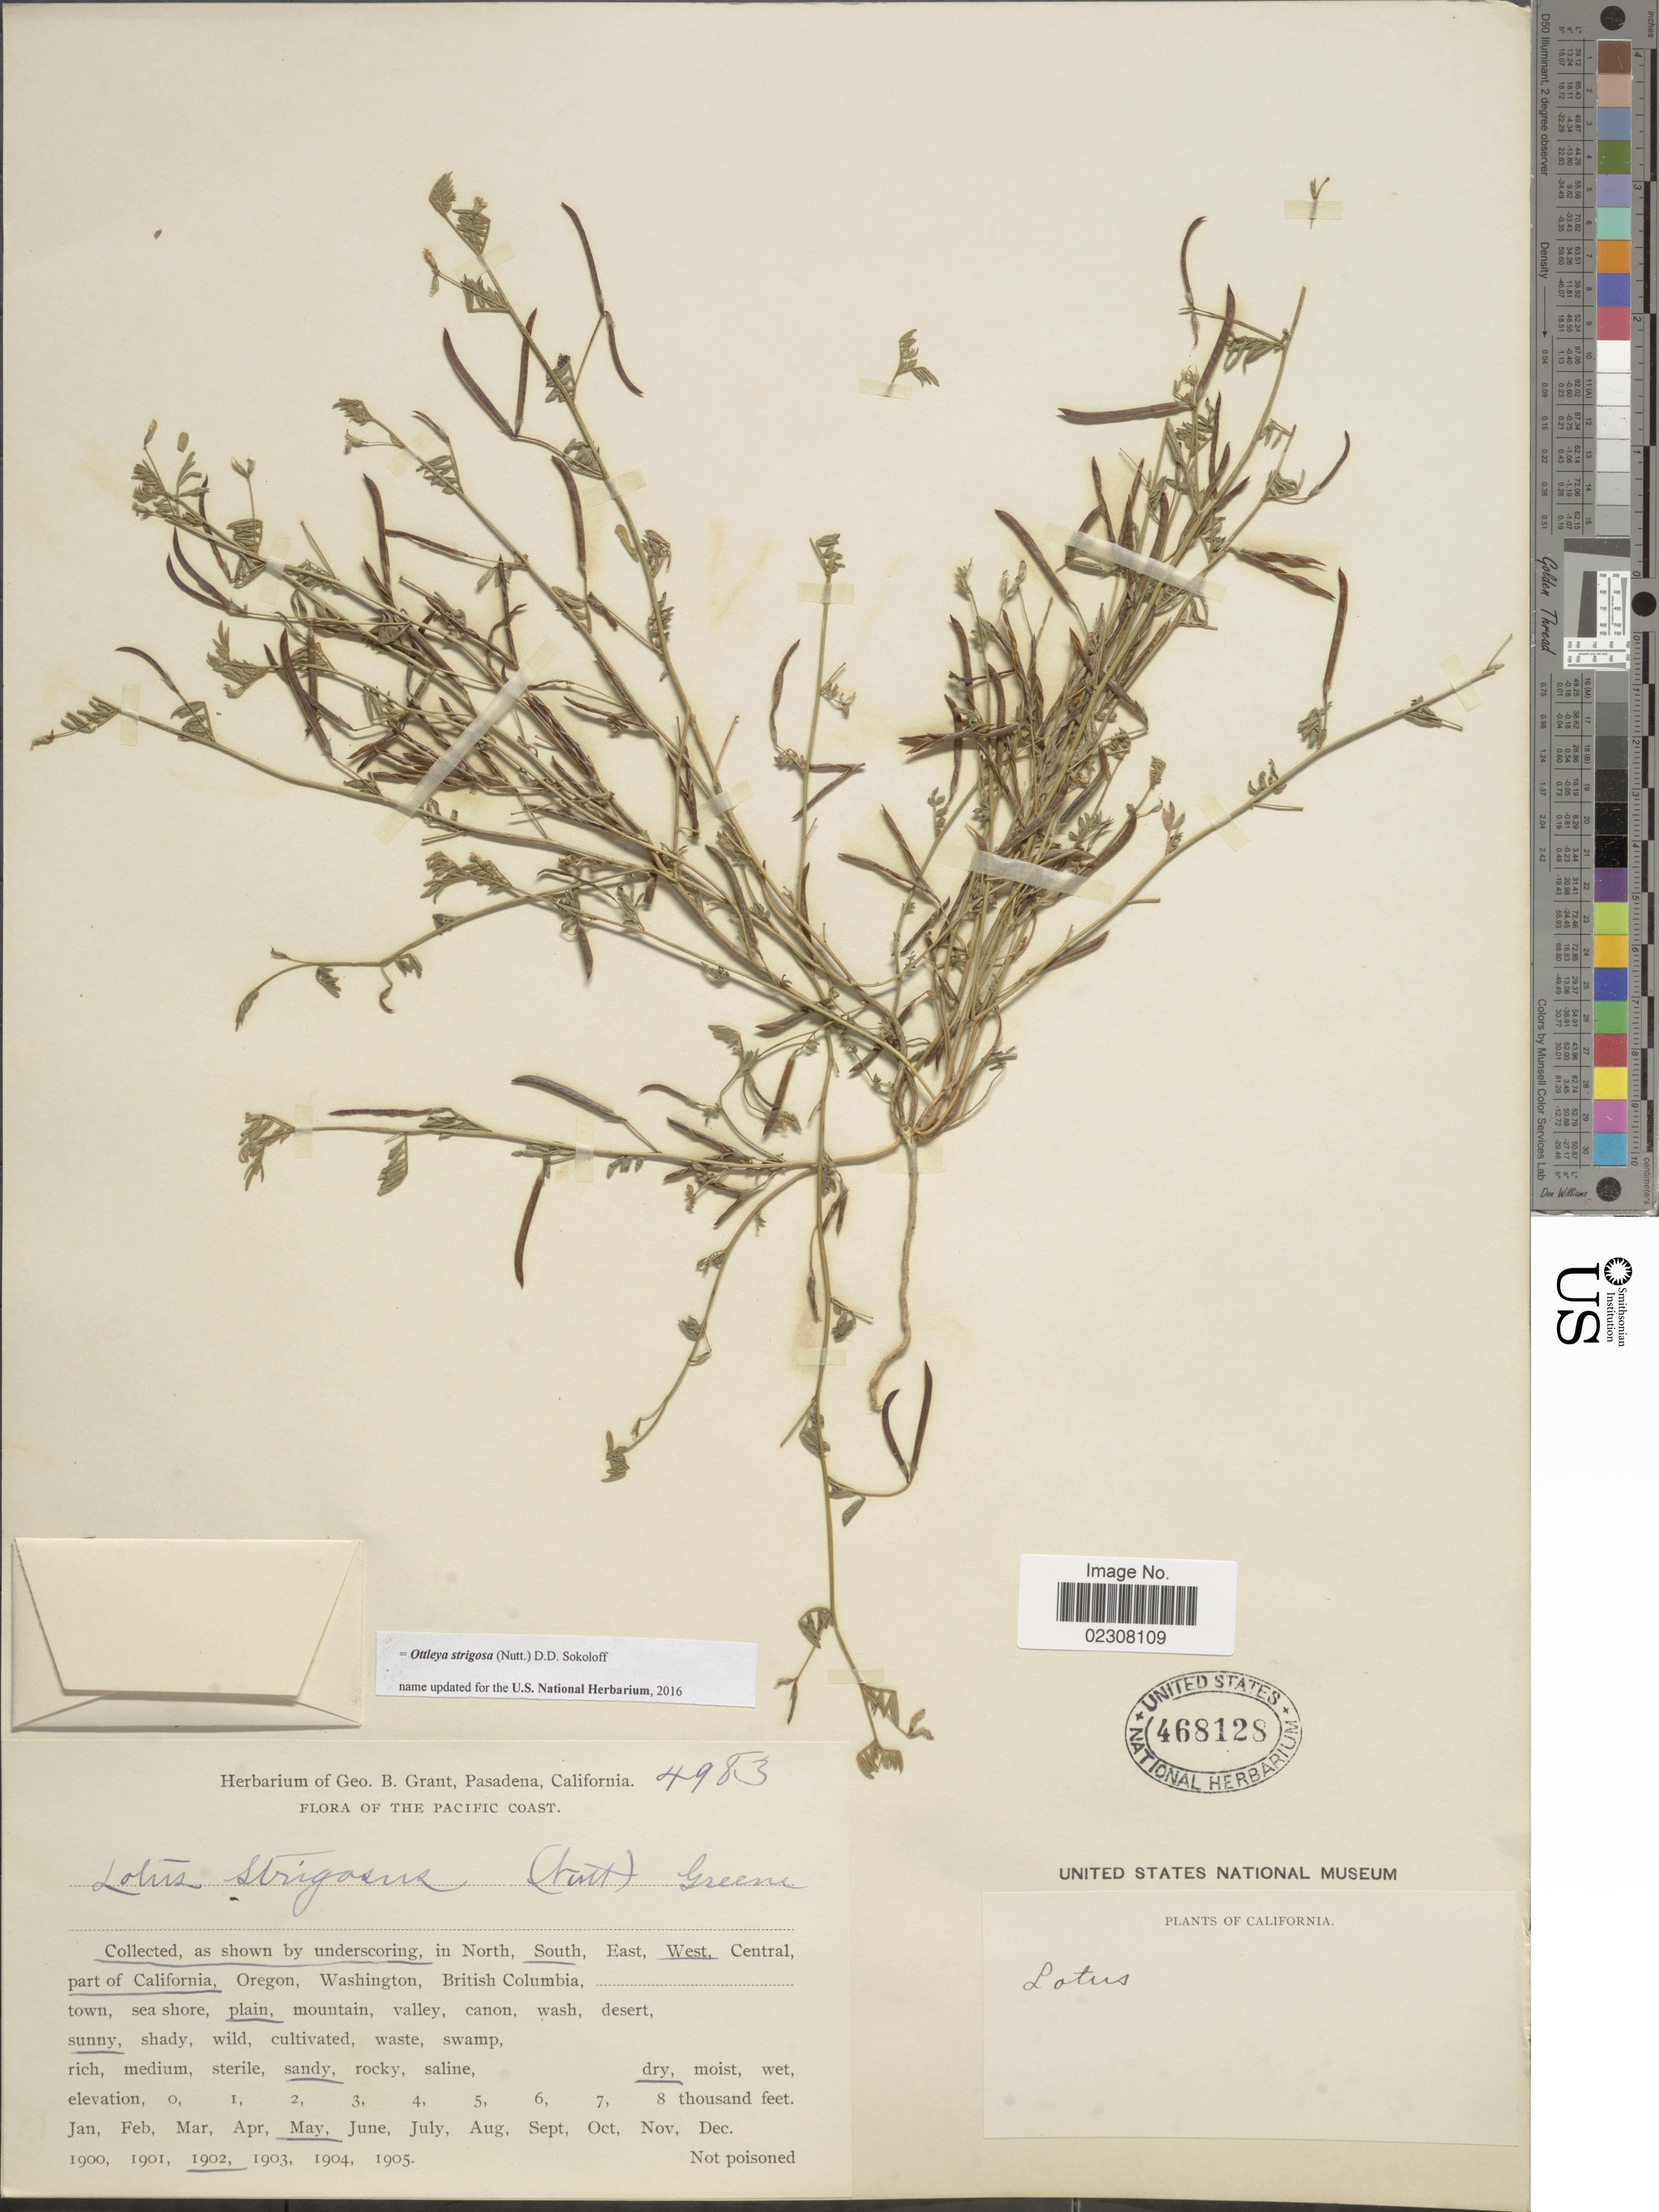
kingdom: Plantae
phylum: Tracheophyta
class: Magnoliopsida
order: Fabales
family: Fabaceae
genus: Ottleya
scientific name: Ottleya strigosa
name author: (Nutt.) D.D. Sokoloff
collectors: ex herb. Geo. B. Grant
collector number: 4983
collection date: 1902-05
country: United States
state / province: California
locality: The Pacific Coast, as shown by underscoring, in South West part of California, plain, sunny, dry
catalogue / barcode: US 468128